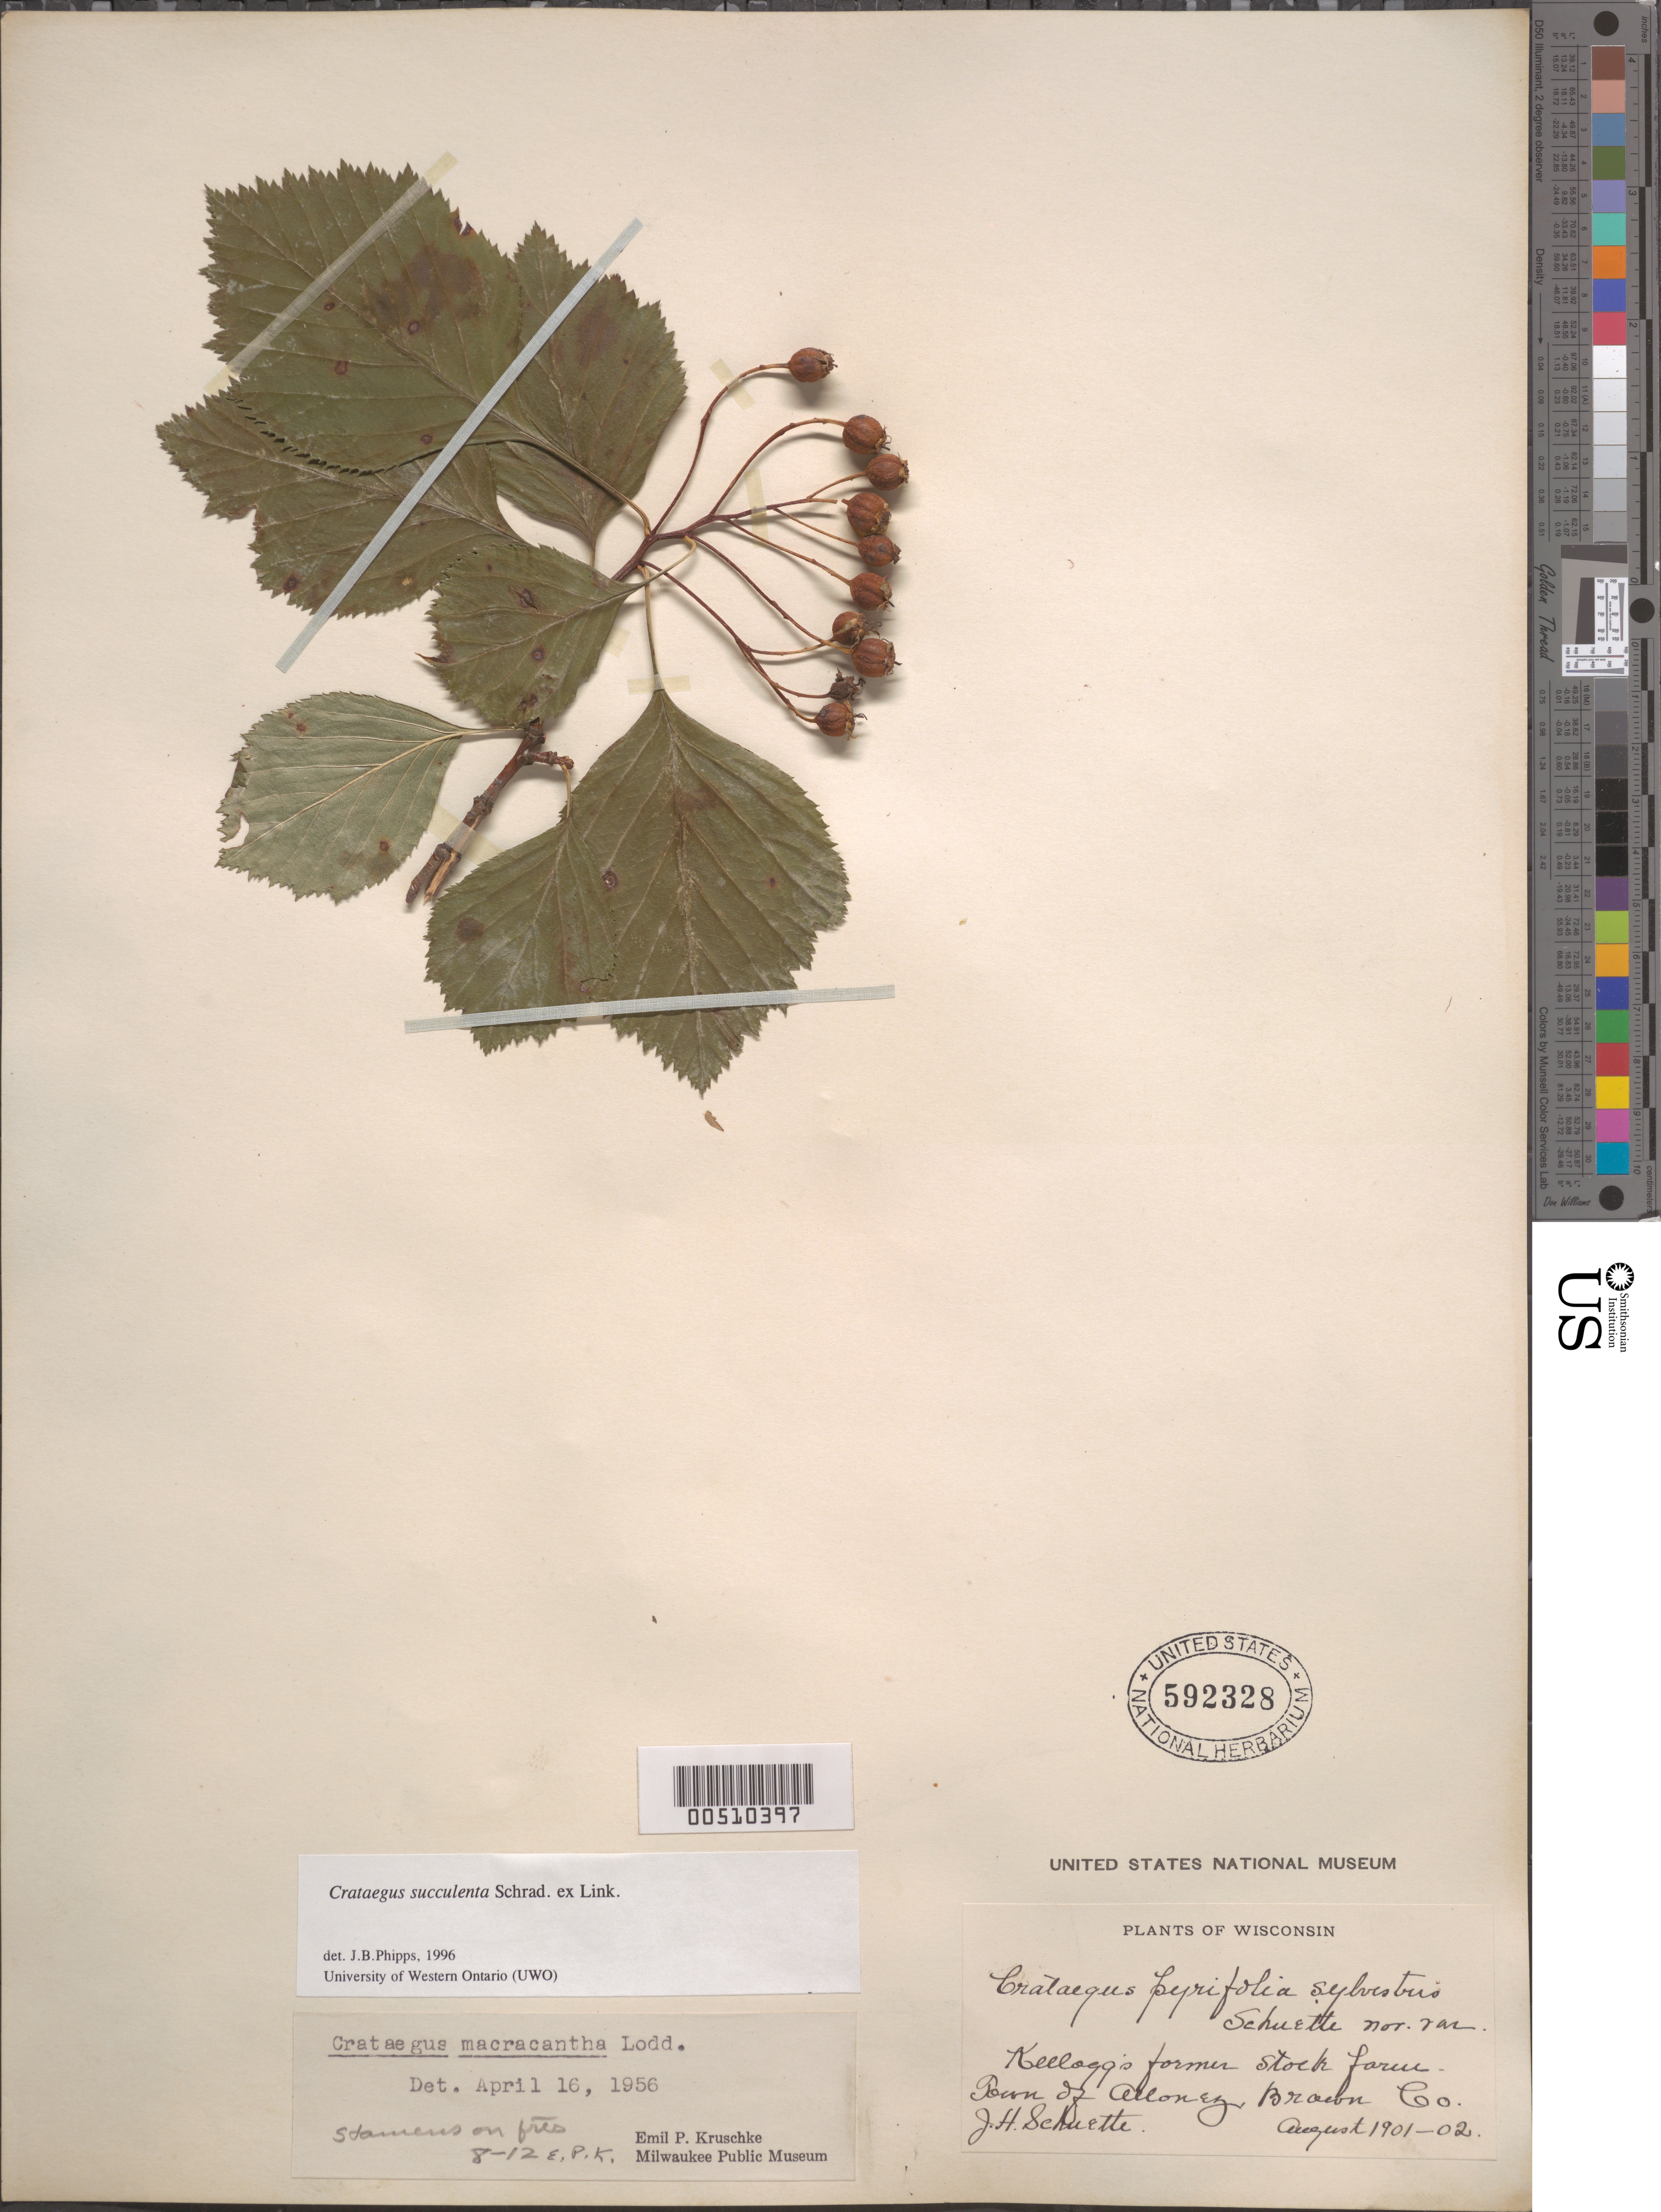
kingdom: Plantae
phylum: Tracheophyta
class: Magnoliopsida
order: Rosales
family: Rosaceae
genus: Crataegus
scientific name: Crataegus succulenta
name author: Schrad. ex Link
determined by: Phipps, James B., (UWO), University of Western Ontario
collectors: J. H. Schuette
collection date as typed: Aug 1901 or -- Aug 1902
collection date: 1901-08 or 1902-08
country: United States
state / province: Wisconsin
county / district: Brown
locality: Kellogg's former stock farm, town of Allouez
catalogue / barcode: US 592328